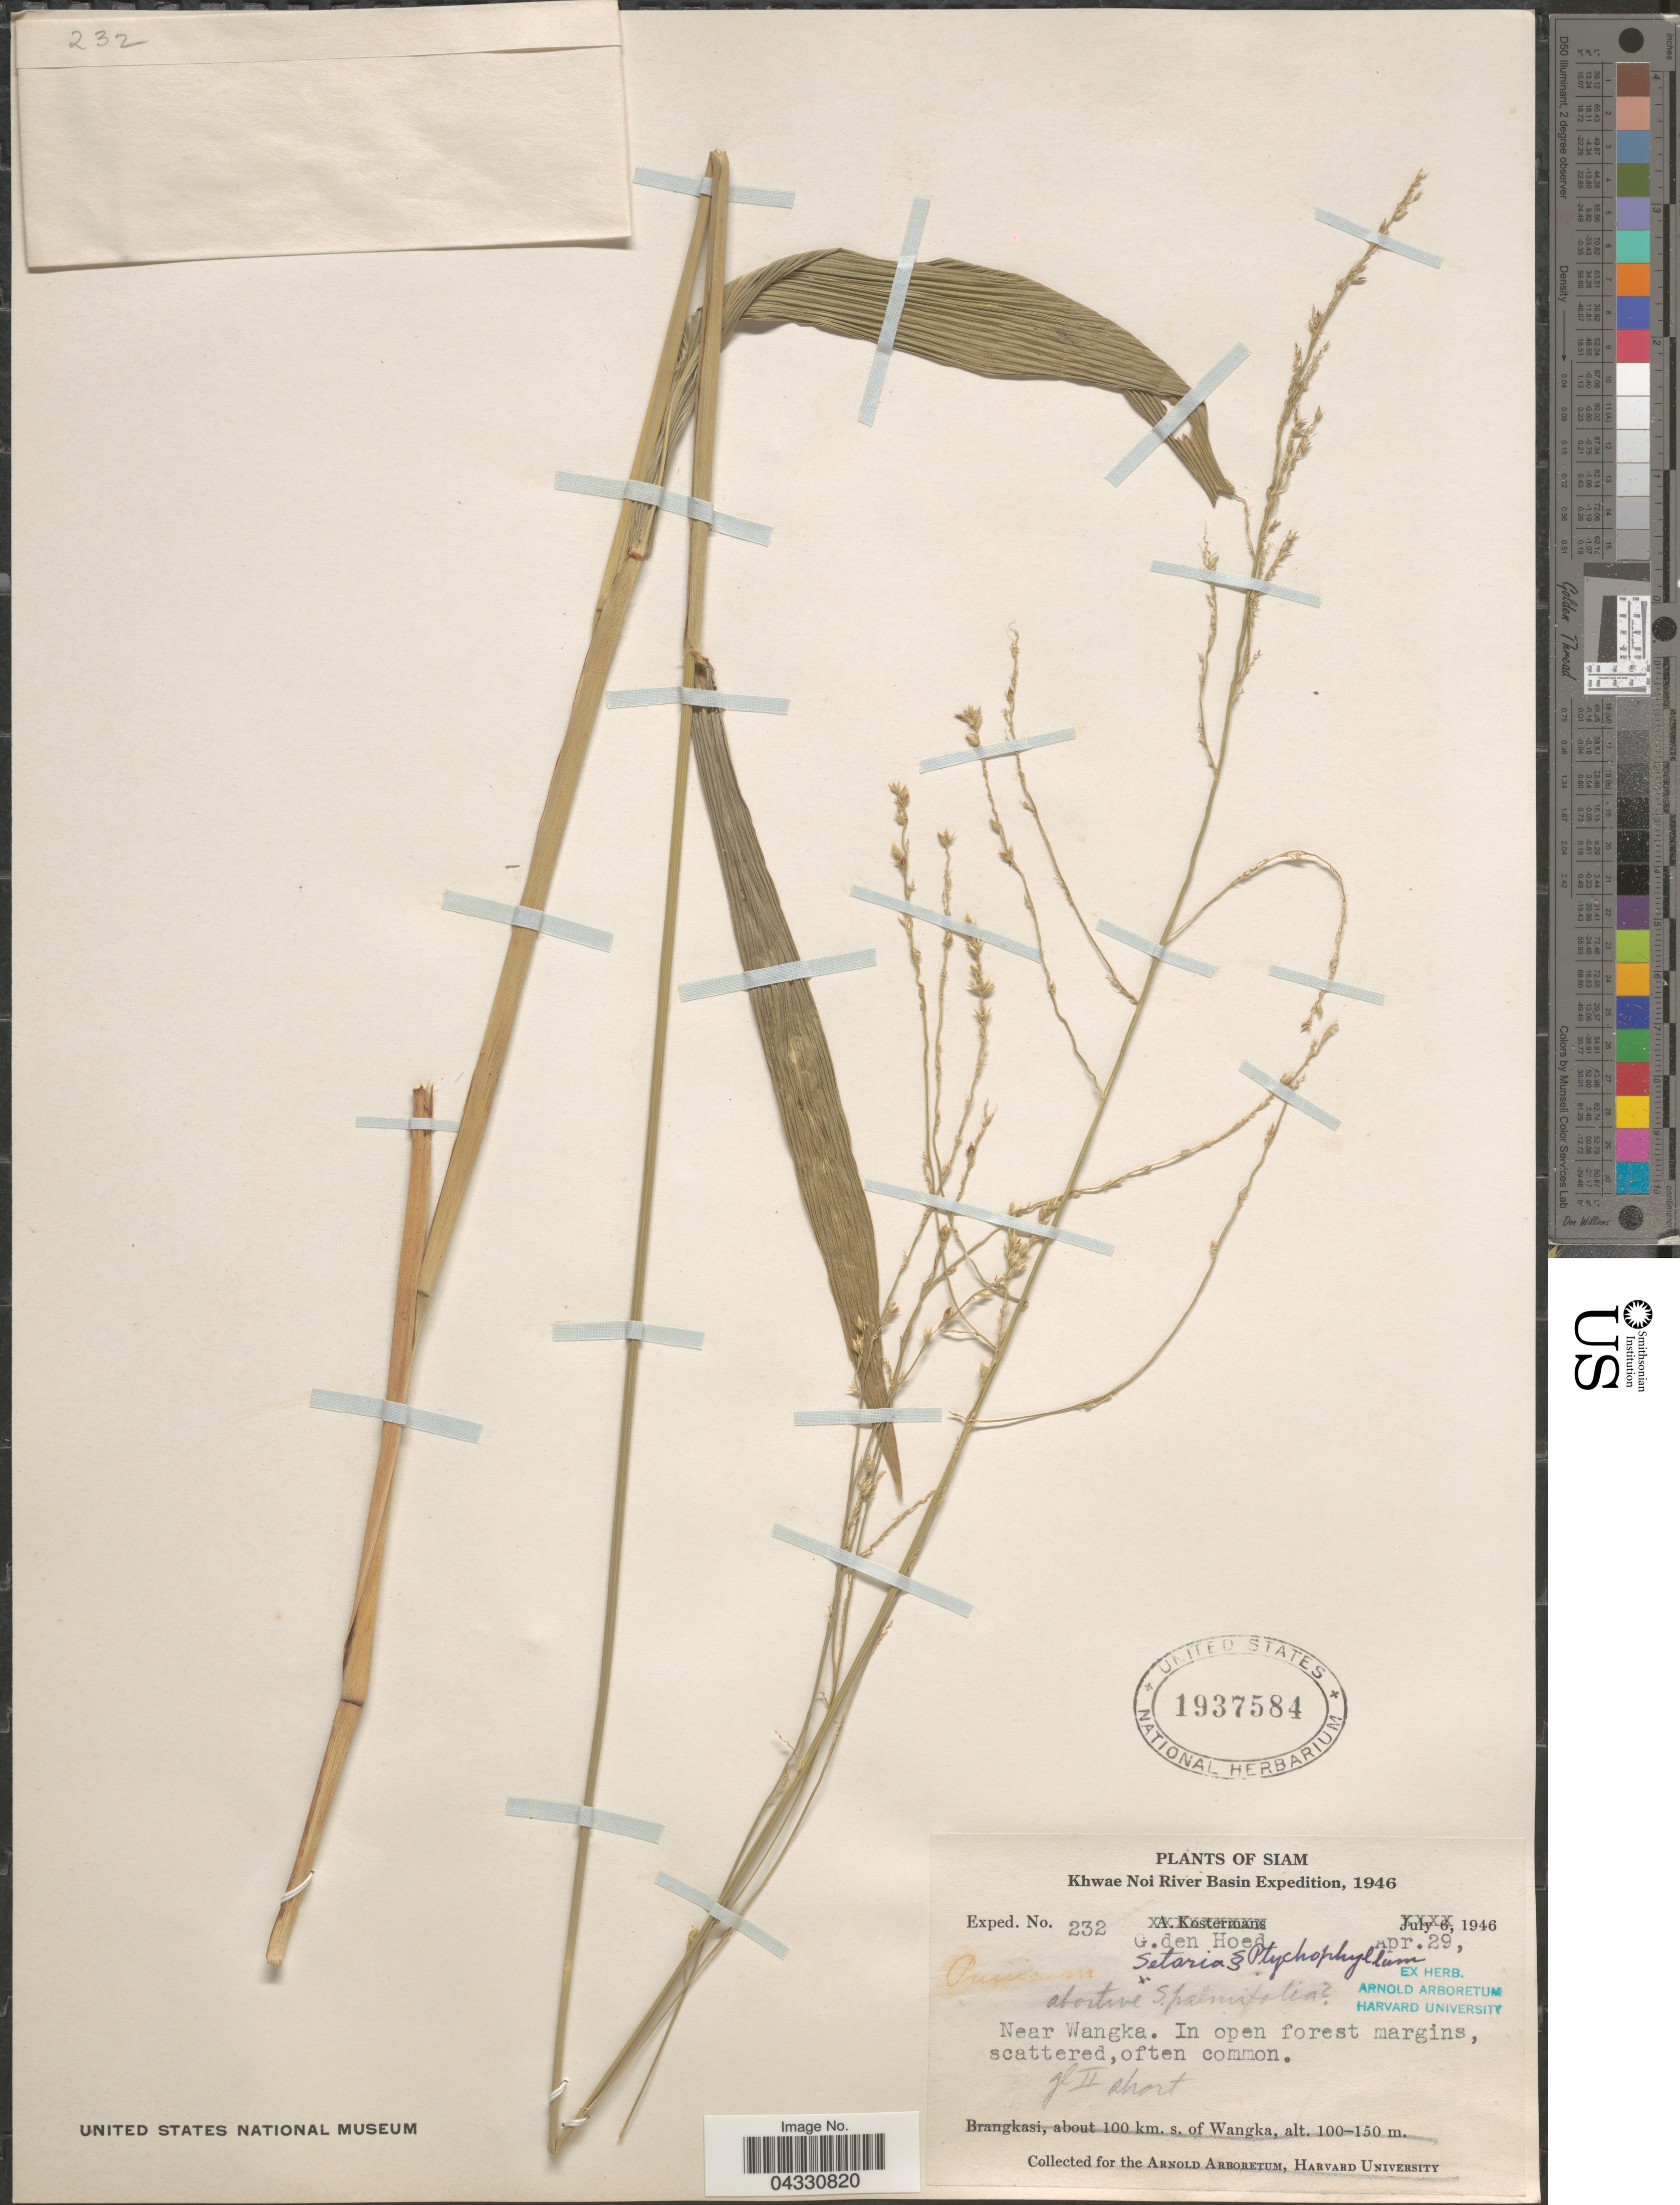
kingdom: Plantae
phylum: Tracheophyta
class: Liliopsida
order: Poales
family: Poaceae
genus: Setaria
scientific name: Setaria sp.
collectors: G. Hoed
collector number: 232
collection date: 1946-04-29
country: Thailand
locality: Siam. Khwae Noi River Basin Expedition, 1946. Near Wangka.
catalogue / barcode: US 1937584